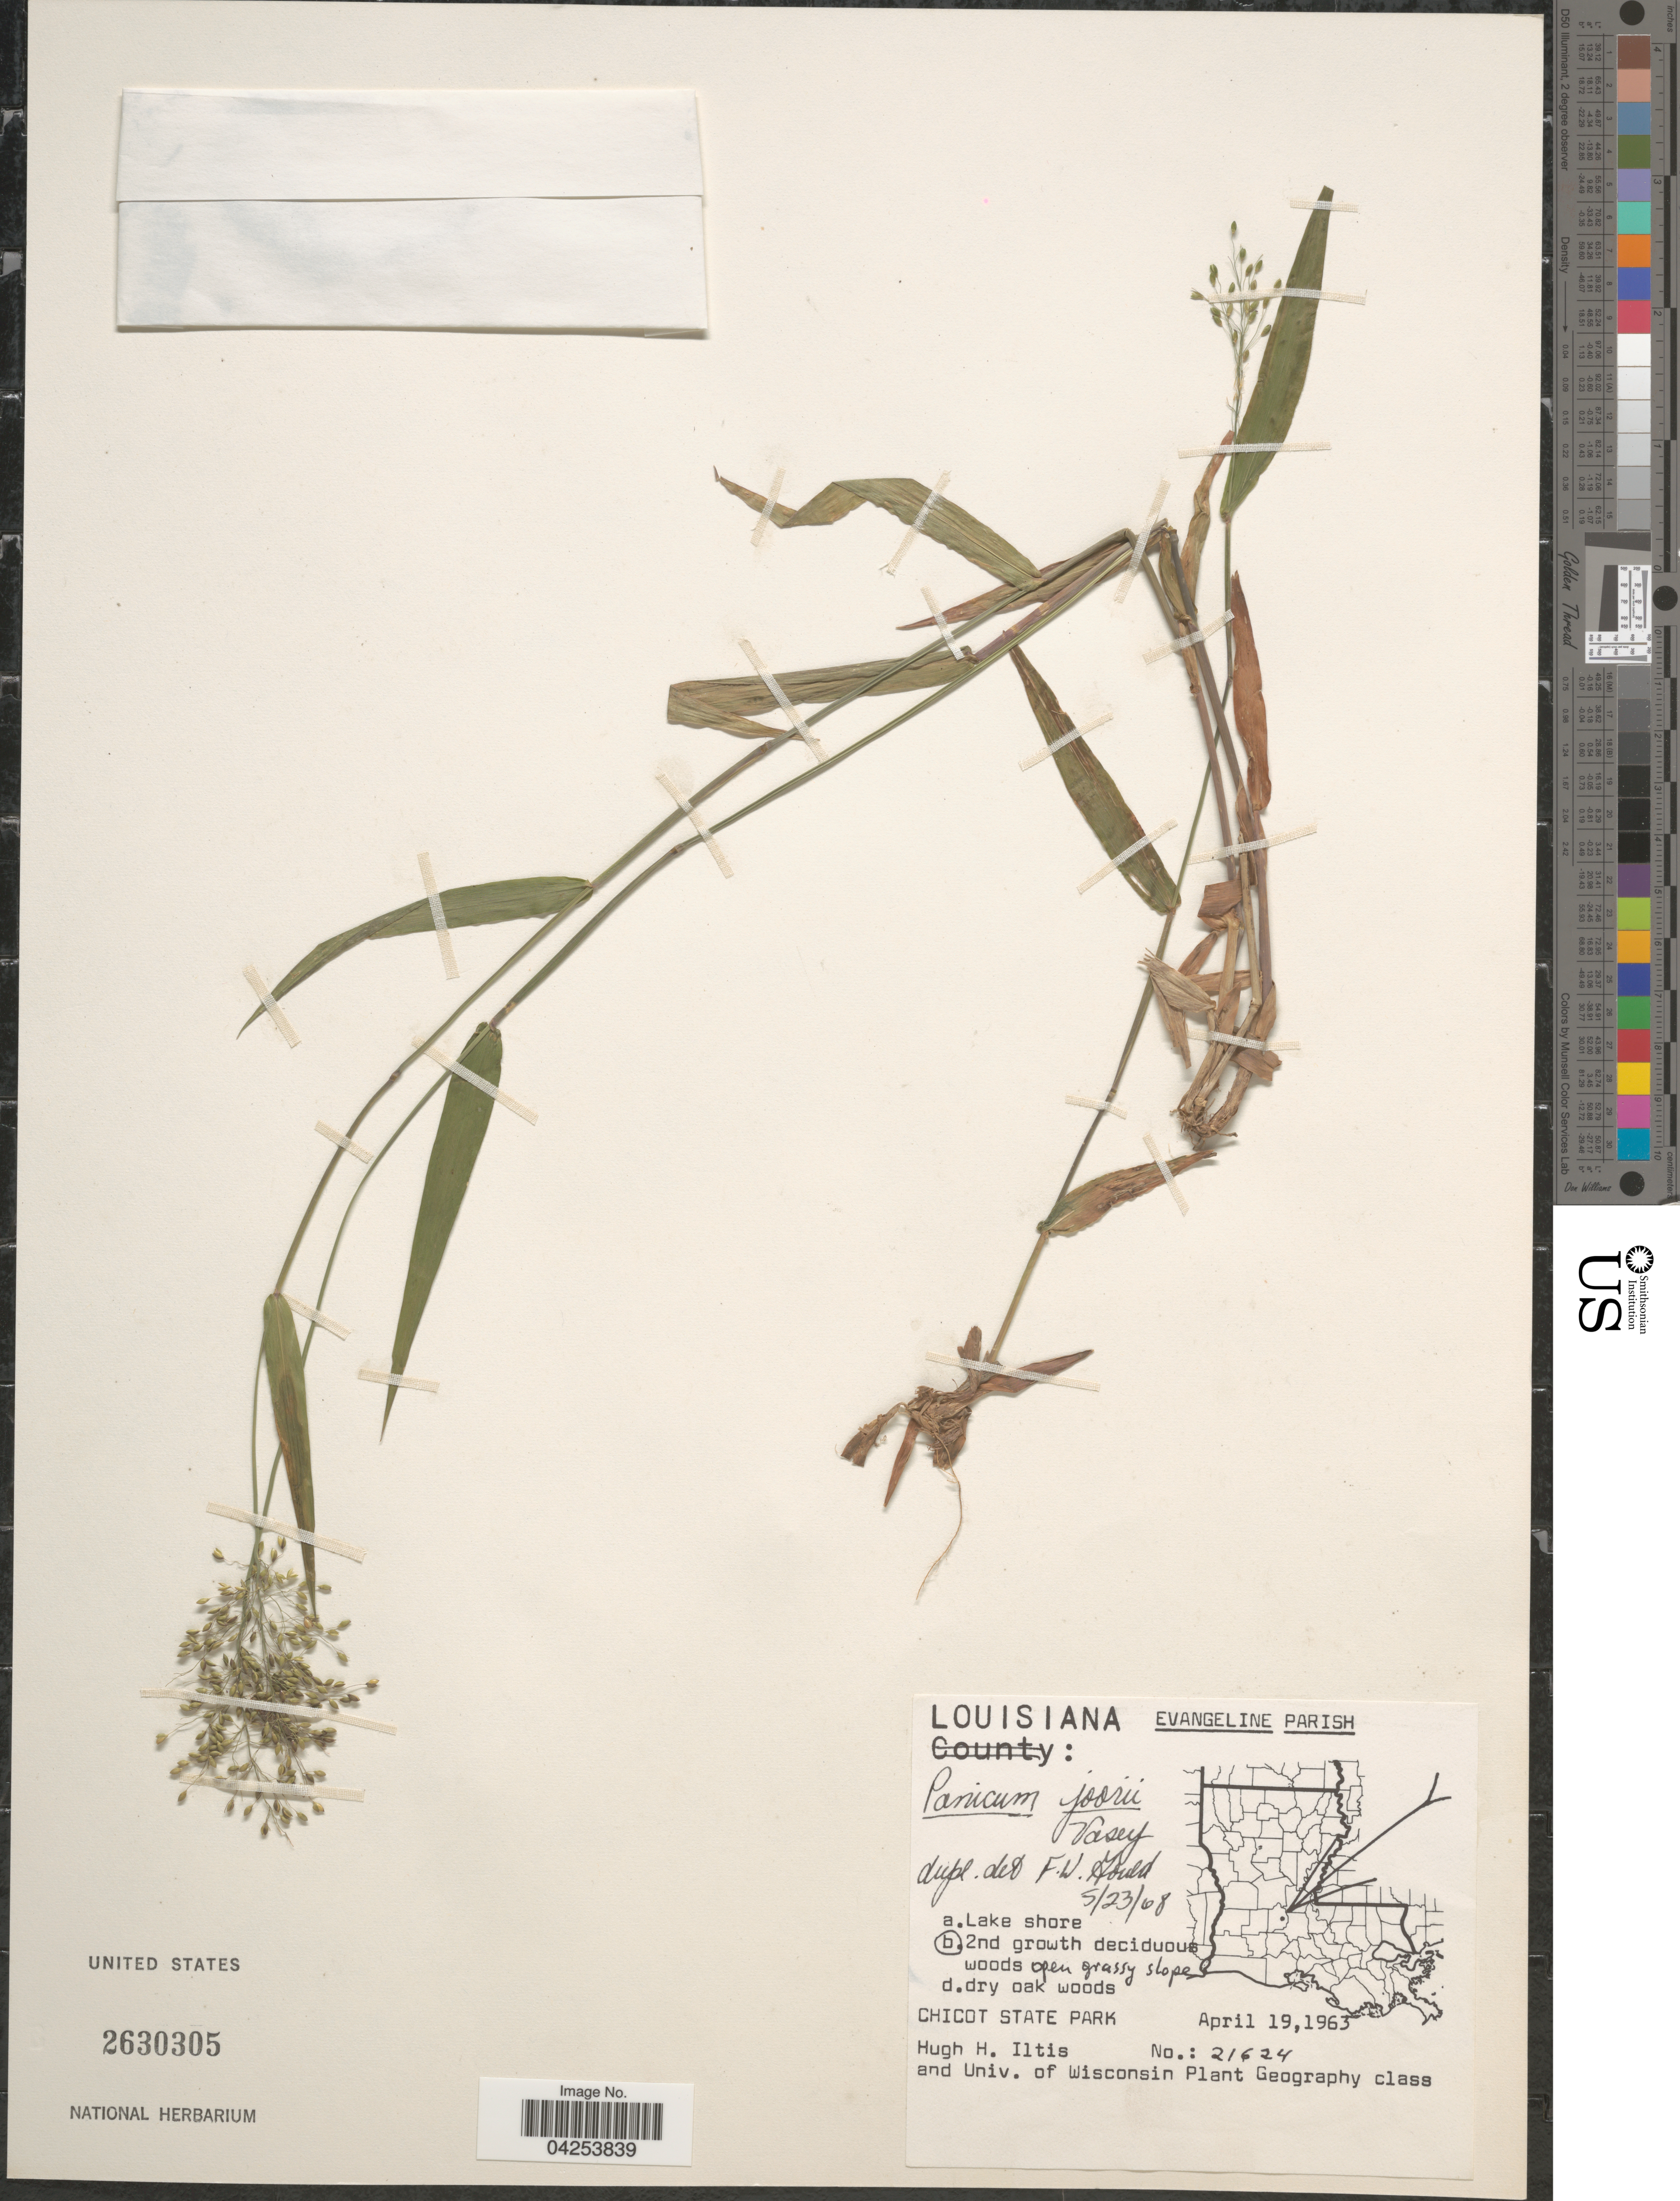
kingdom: Plantae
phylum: Tracheophyta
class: Liliopsida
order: Poales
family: Poaceae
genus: Dichanthelium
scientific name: Dichanthelium commutatum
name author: (Schult.) Gould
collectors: H. H. Iltis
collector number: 21624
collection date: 1963-04-19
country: United States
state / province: Louisiana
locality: Evangeline Parish. Chicot State Park.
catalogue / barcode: US 2630305